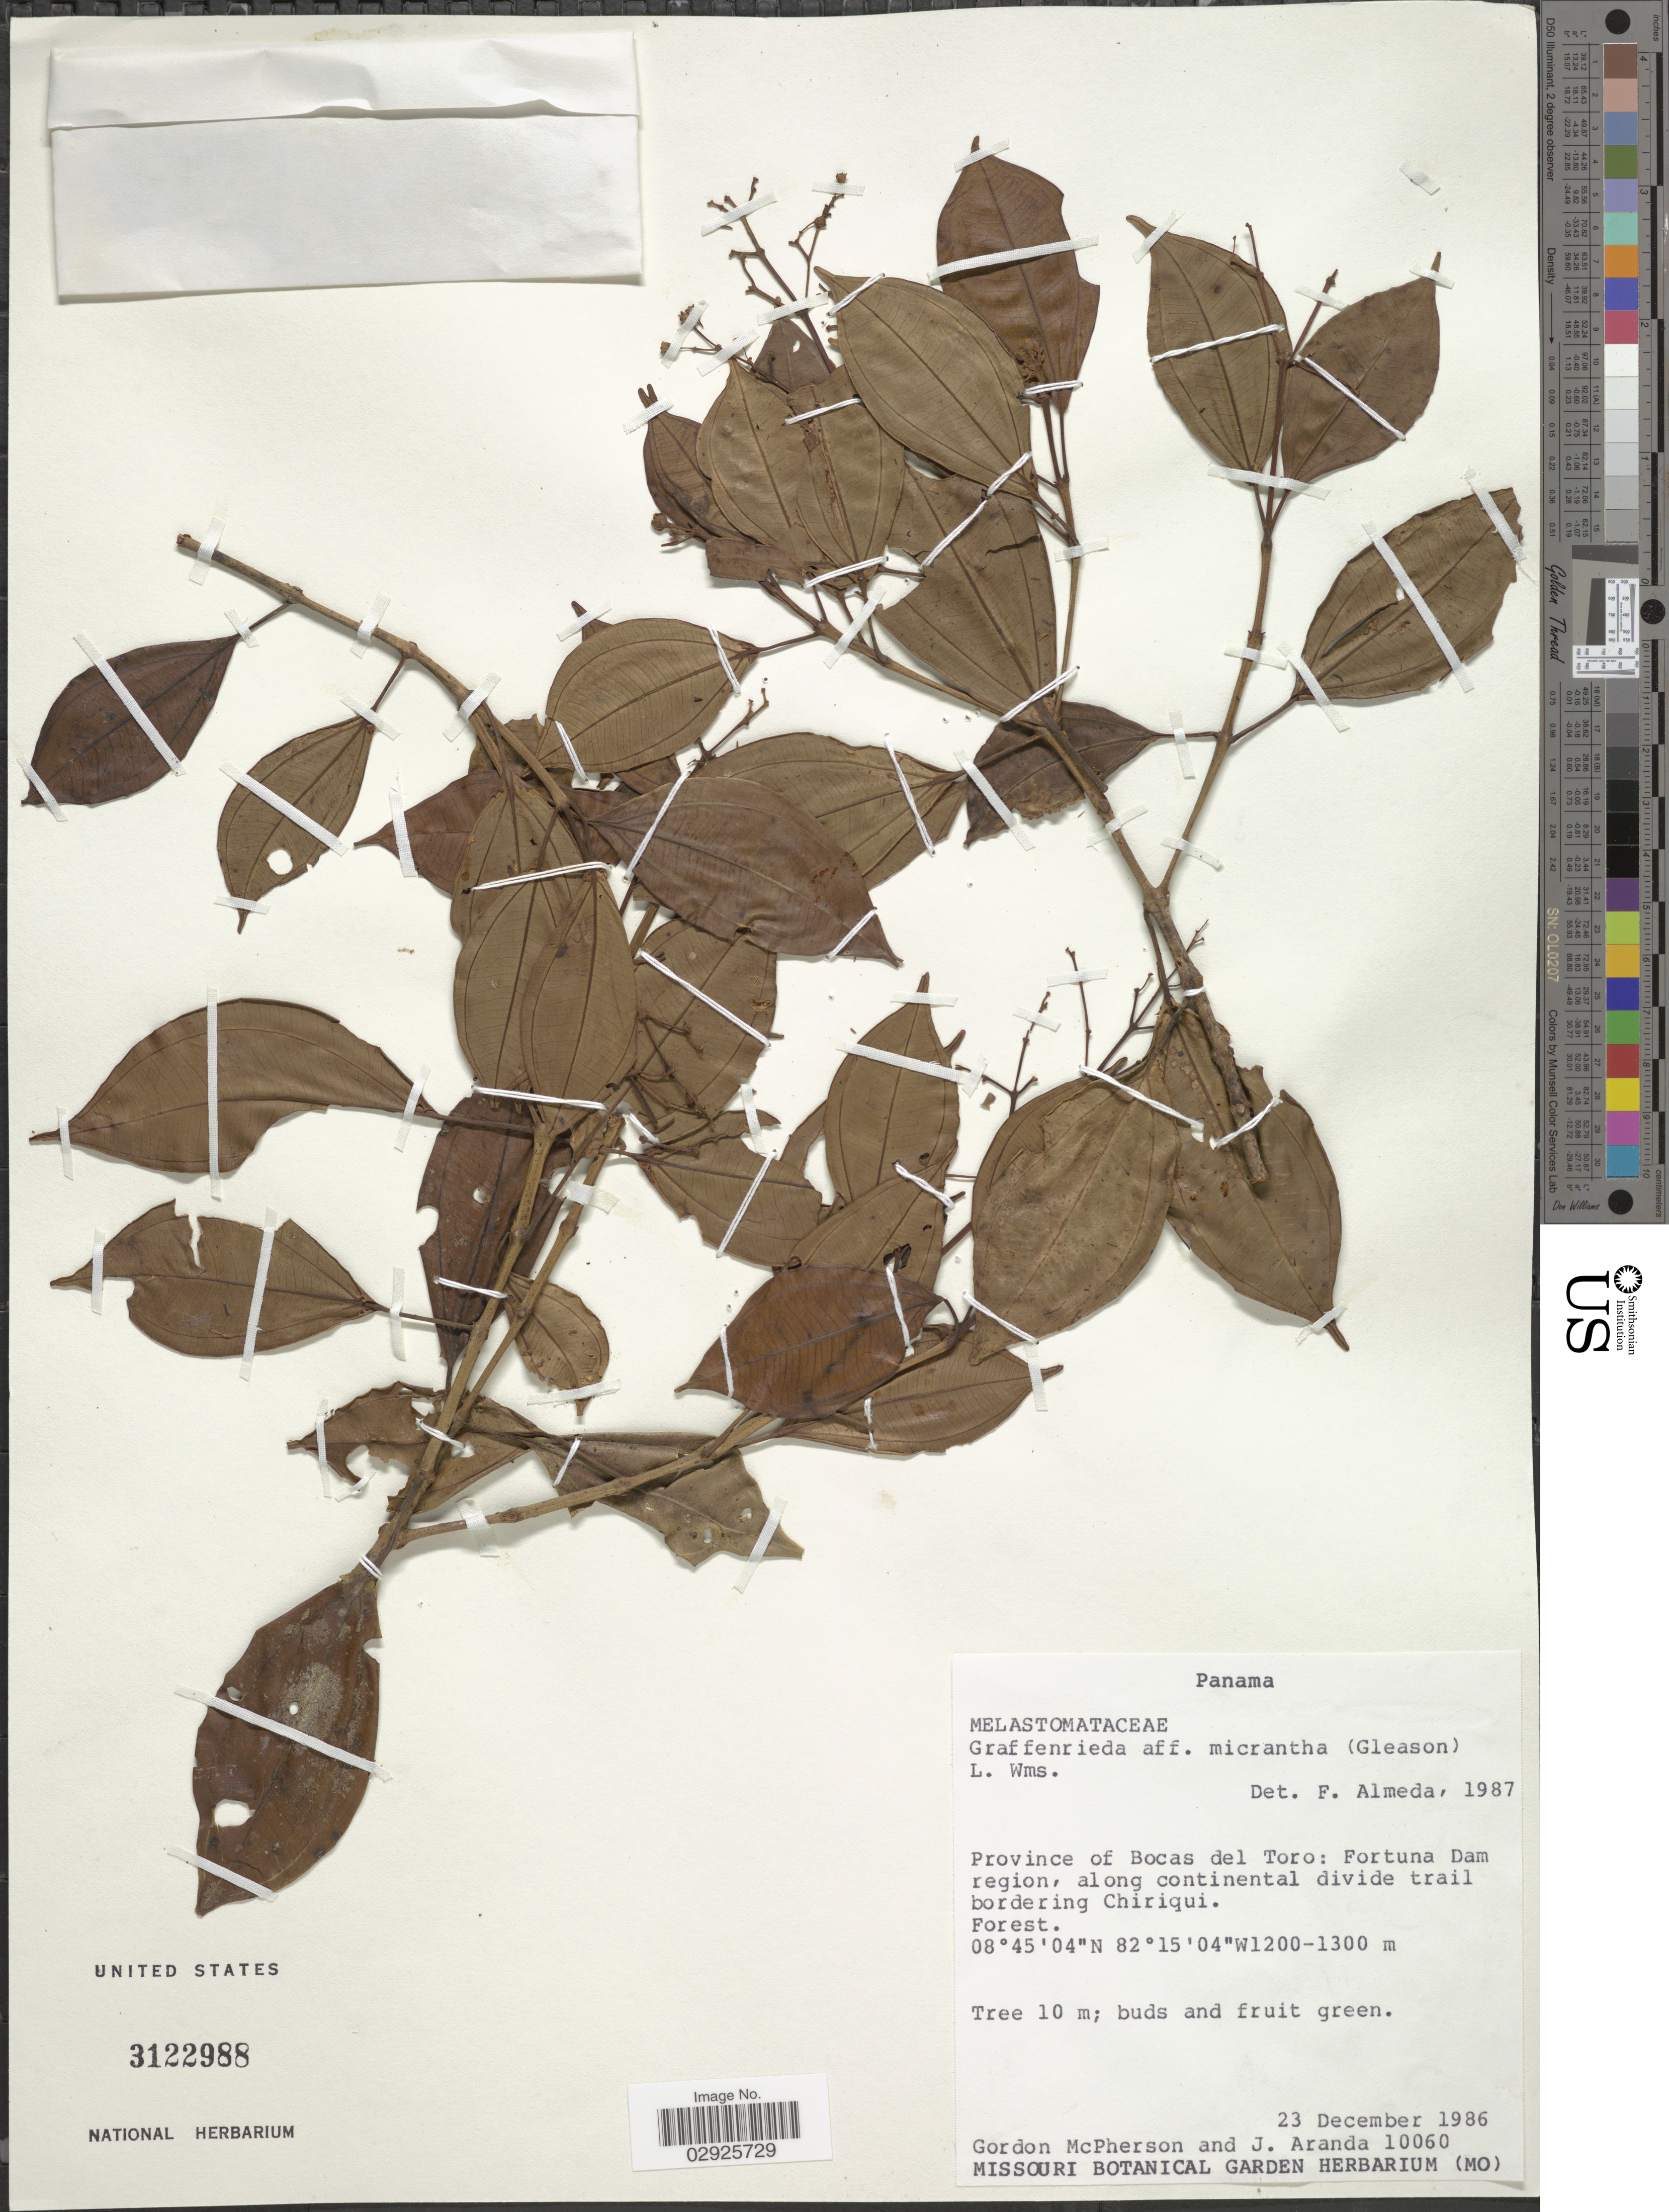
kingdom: Plantae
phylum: Tracheophyta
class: Magnoliopsida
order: Myrtales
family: Melastomataceae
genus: Graffenrieda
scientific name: Graffenrieda micrantha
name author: (Gleason) L.O. Williams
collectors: G. D. McPherson & J. Aranda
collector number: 10060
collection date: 1986-12-23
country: Panama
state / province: Bocas del Toro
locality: Fortuna Dam region, along continental divide trail bordering Chiriqui.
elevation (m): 1200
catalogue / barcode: US 3122988